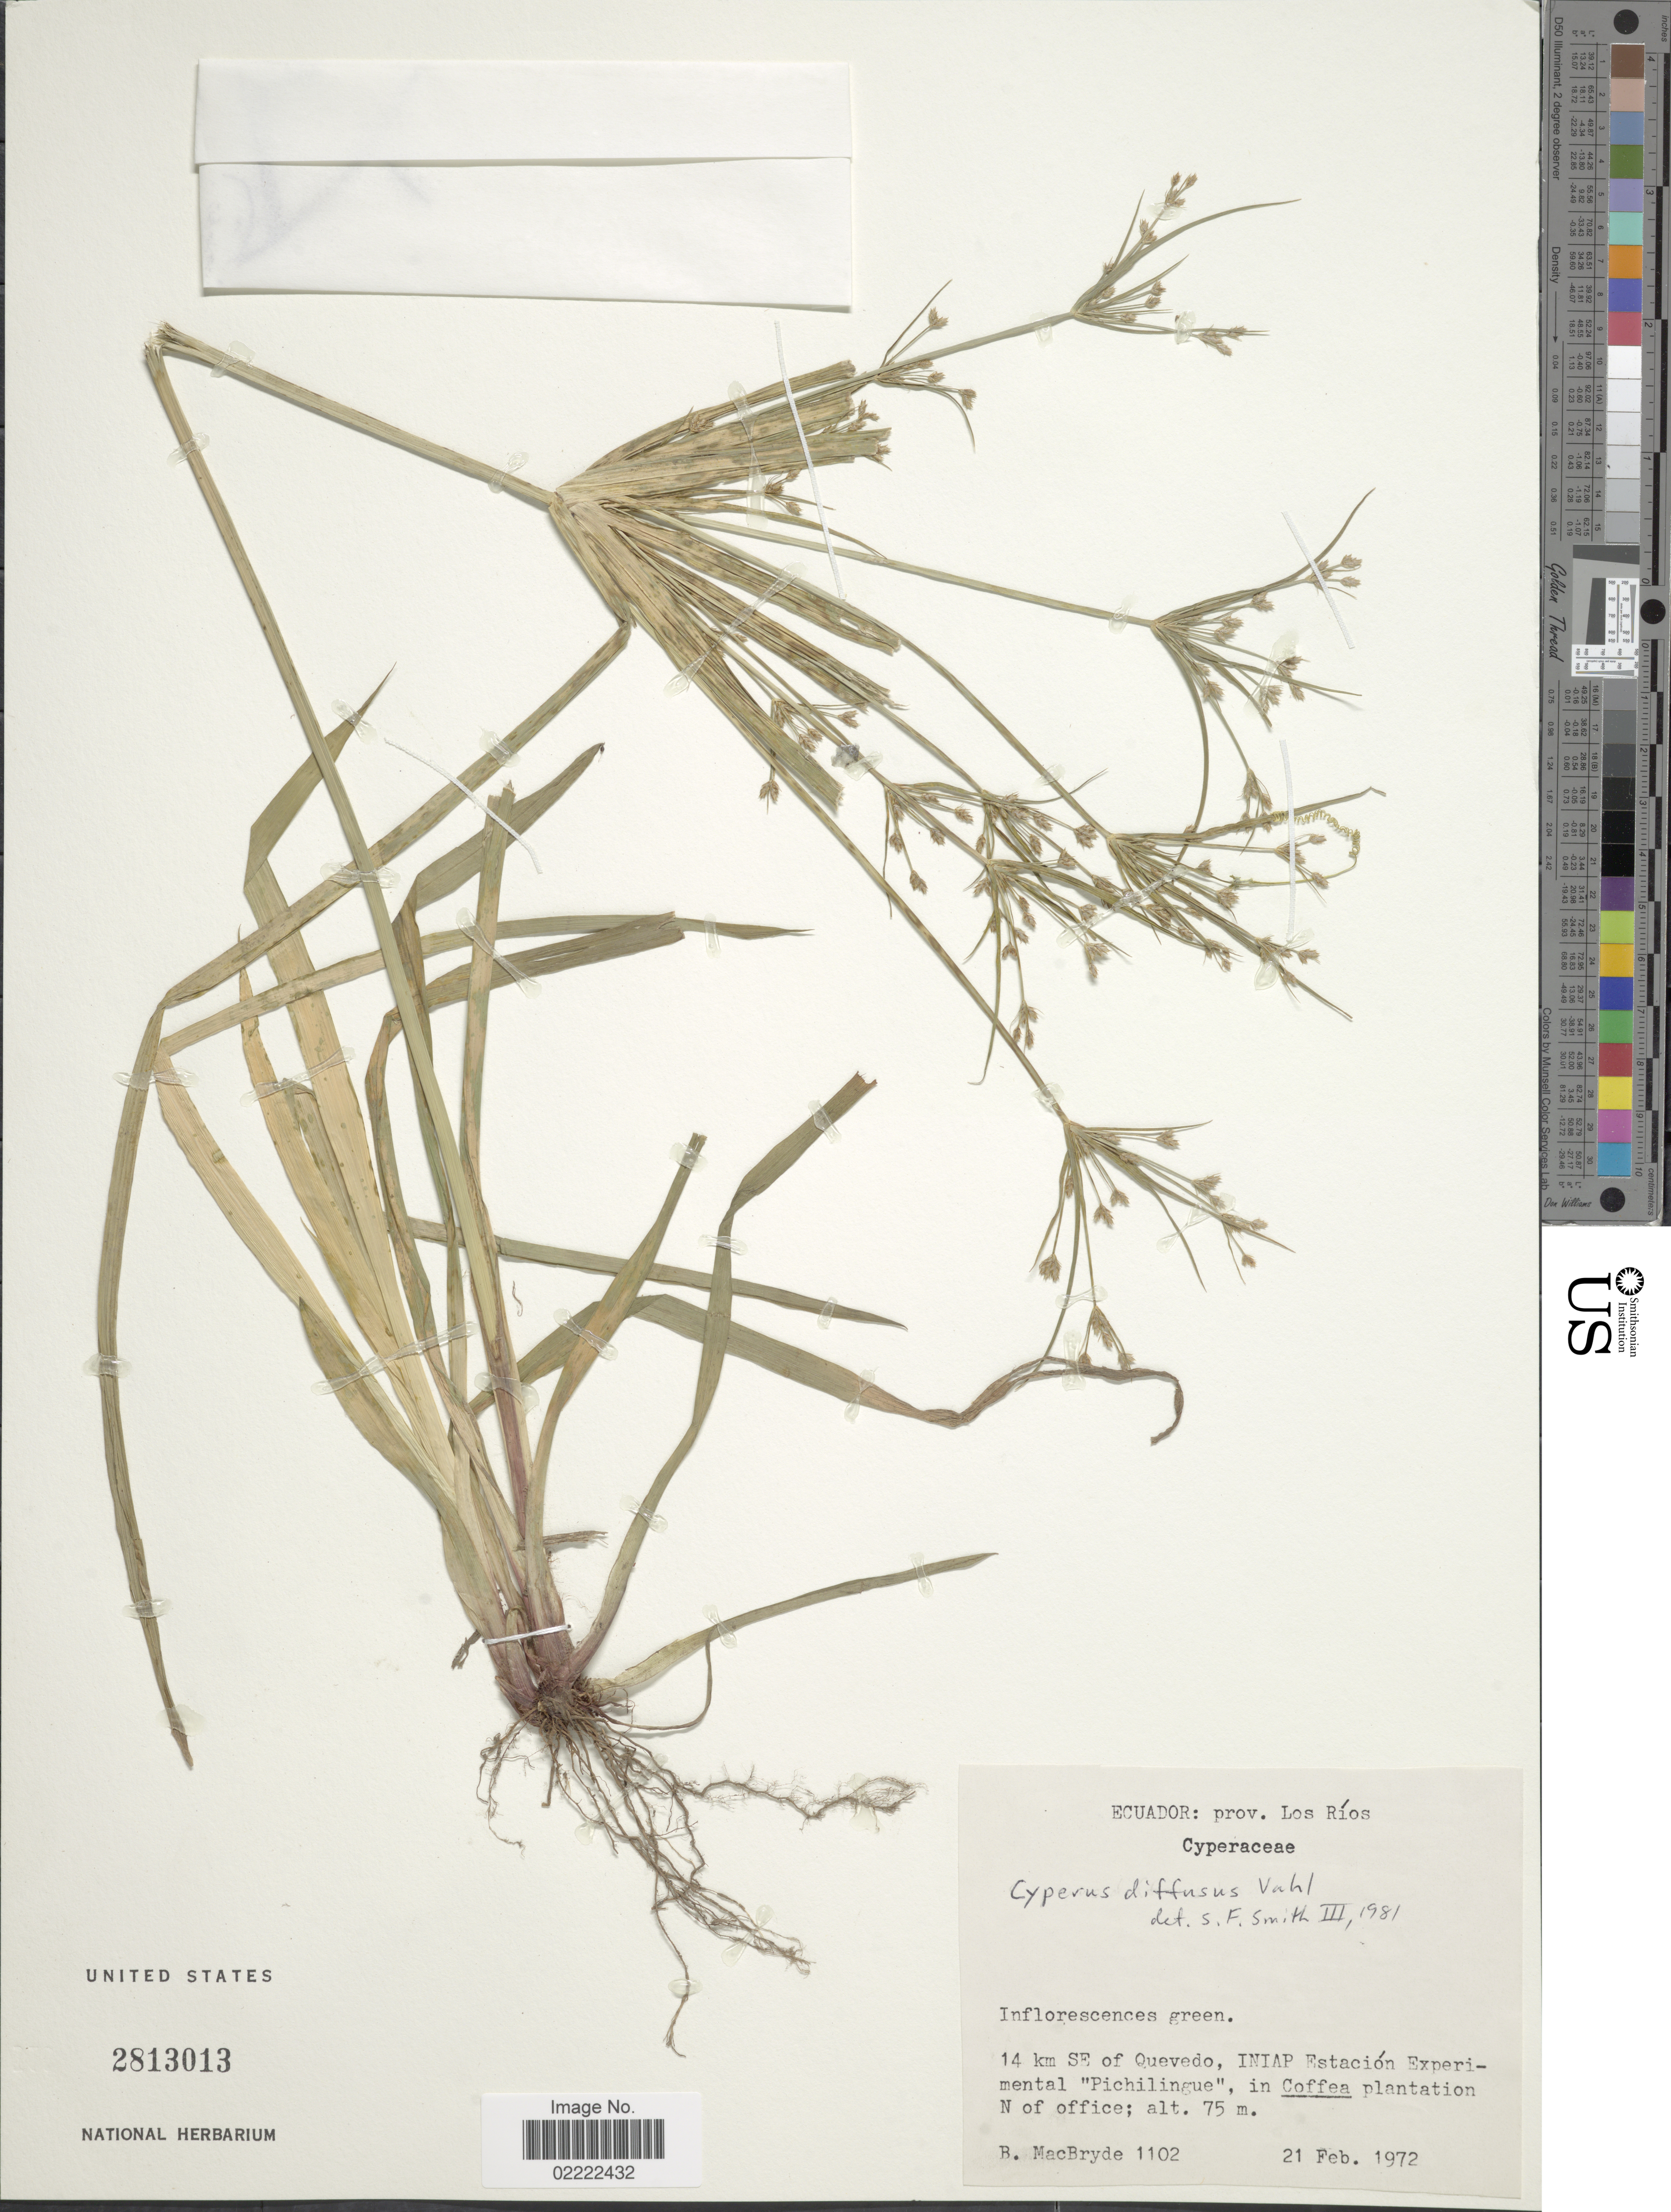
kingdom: Plantae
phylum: Tracheophyta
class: Liliopsida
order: Poales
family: Cyperaceae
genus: Cyperus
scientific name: Cyperus laxus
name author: Lam.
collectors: B. MacBryde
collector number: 1102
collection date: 1972-02-21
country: Ecuador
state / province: Los Ríos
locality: Prov. Los Rios. 14 km SE of Quevedo, INIAP Estacion Experimental "Pichilingue", in Coffea plantation N of office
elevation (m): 75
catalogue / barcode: US 2813013